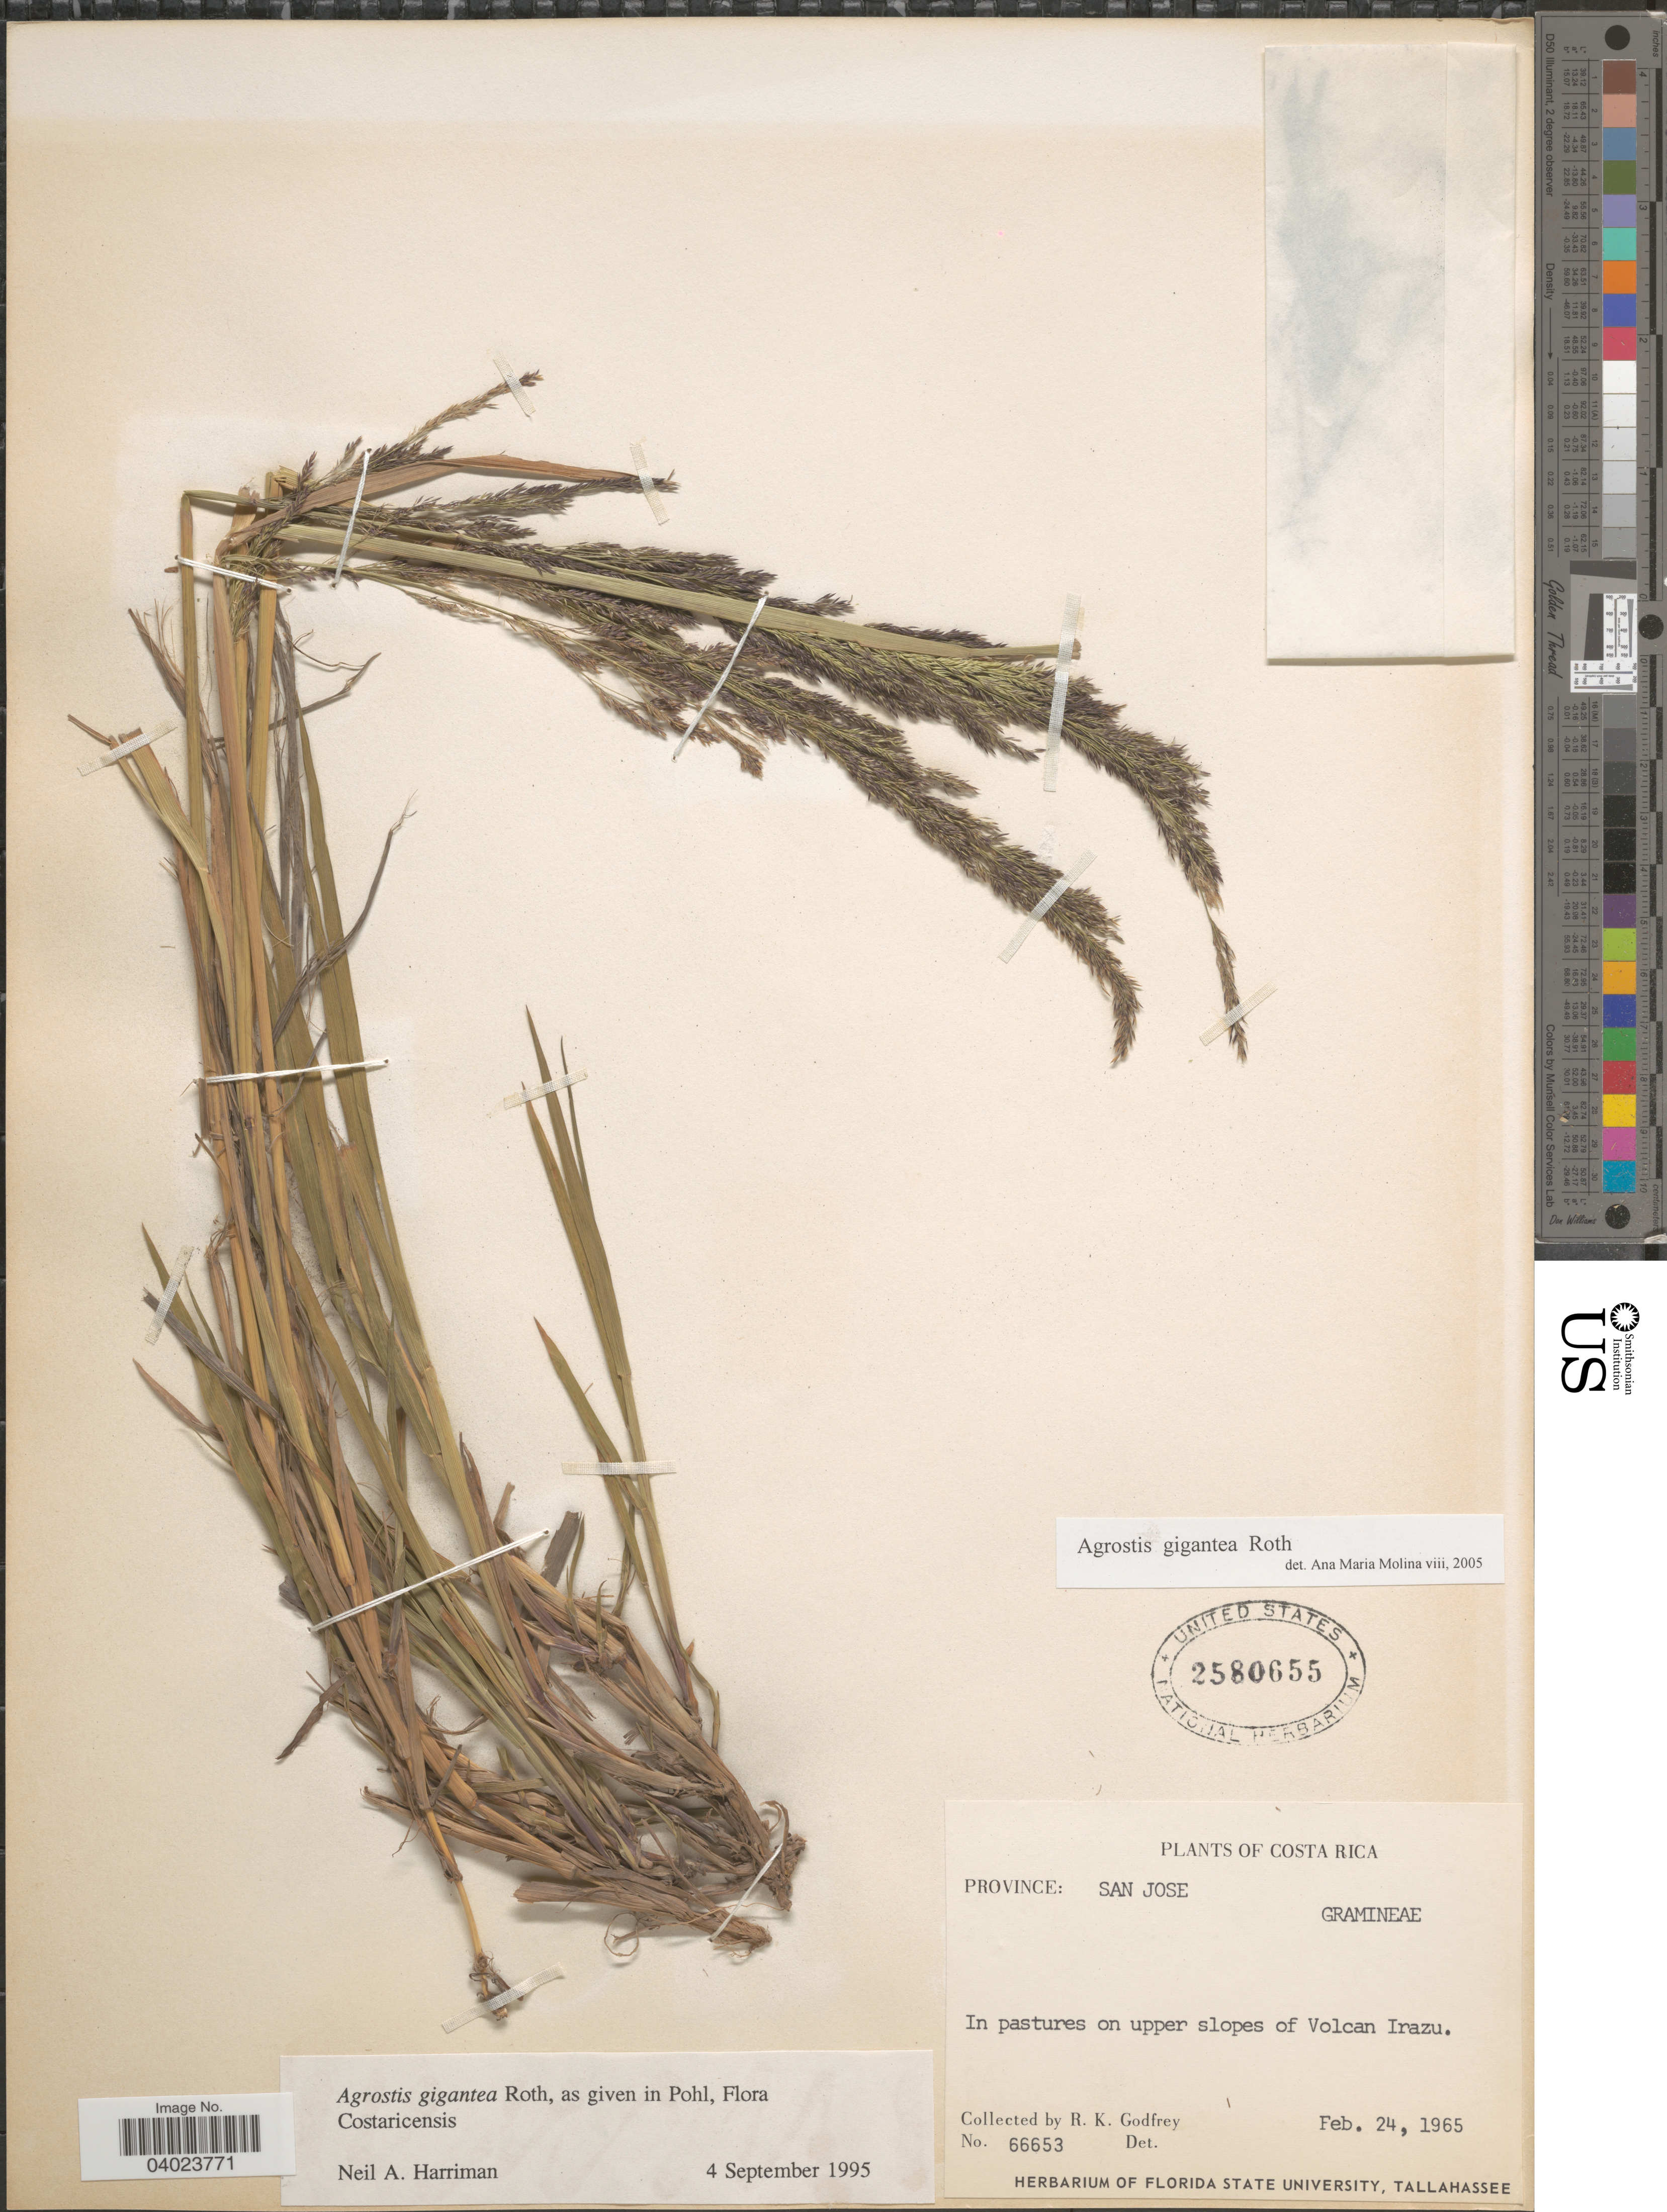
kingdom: Plantae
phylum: Tracheophyta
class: Liliopsida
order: Poales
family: Poaceae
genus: Agrostis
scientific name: Agrostis gigantea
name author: Roth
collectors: R. K. Godfrey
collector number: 66653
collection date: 1965-02-24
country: Costa Rica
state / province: San José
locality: In pastures on upper slopes of Volcan Irazu.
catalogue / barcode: US 2580655